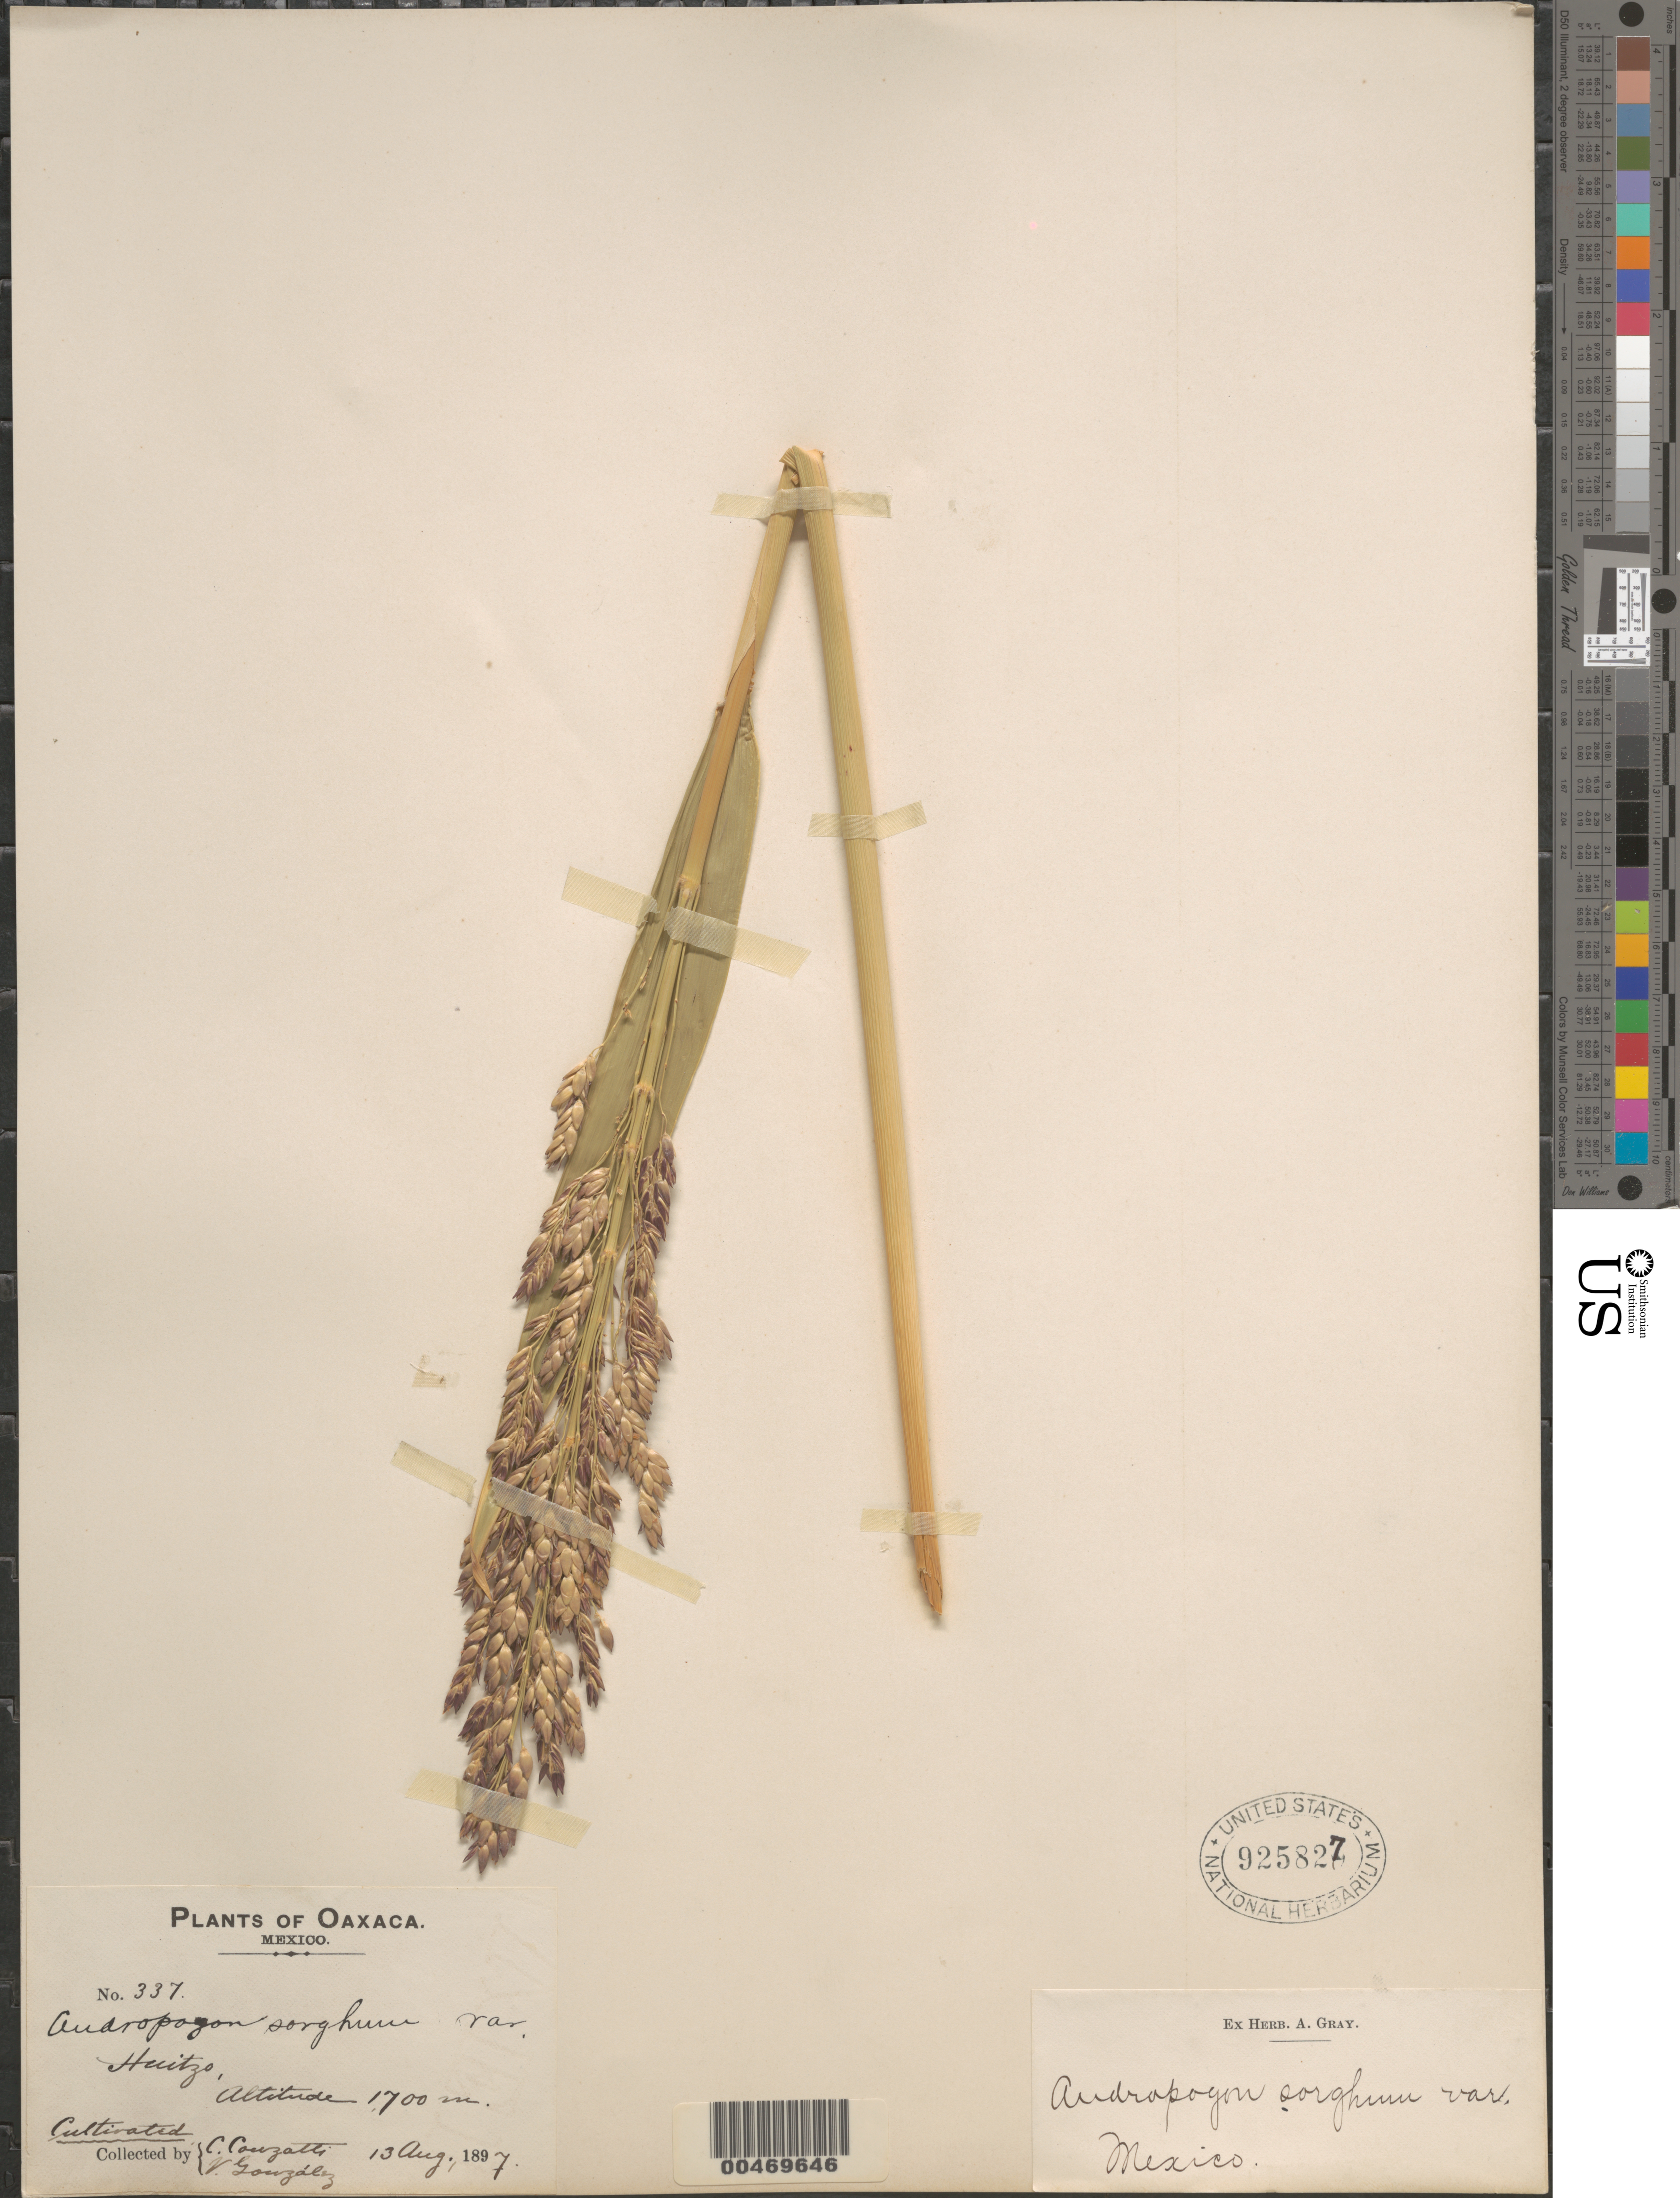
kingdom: Plantae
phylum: Tracheophyta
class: Liliopsida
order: Poales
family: Poaceae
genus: Sorghum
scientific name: Sorghum halepense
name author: (L.) Pers.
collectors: C. Conzatti & V. Gonzalez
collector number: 337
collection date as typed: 13 Aug 1897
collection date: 1897-08-13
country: Mexico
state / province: Oaxaca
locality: Huitzo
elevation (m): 1700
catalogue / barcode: US 925827